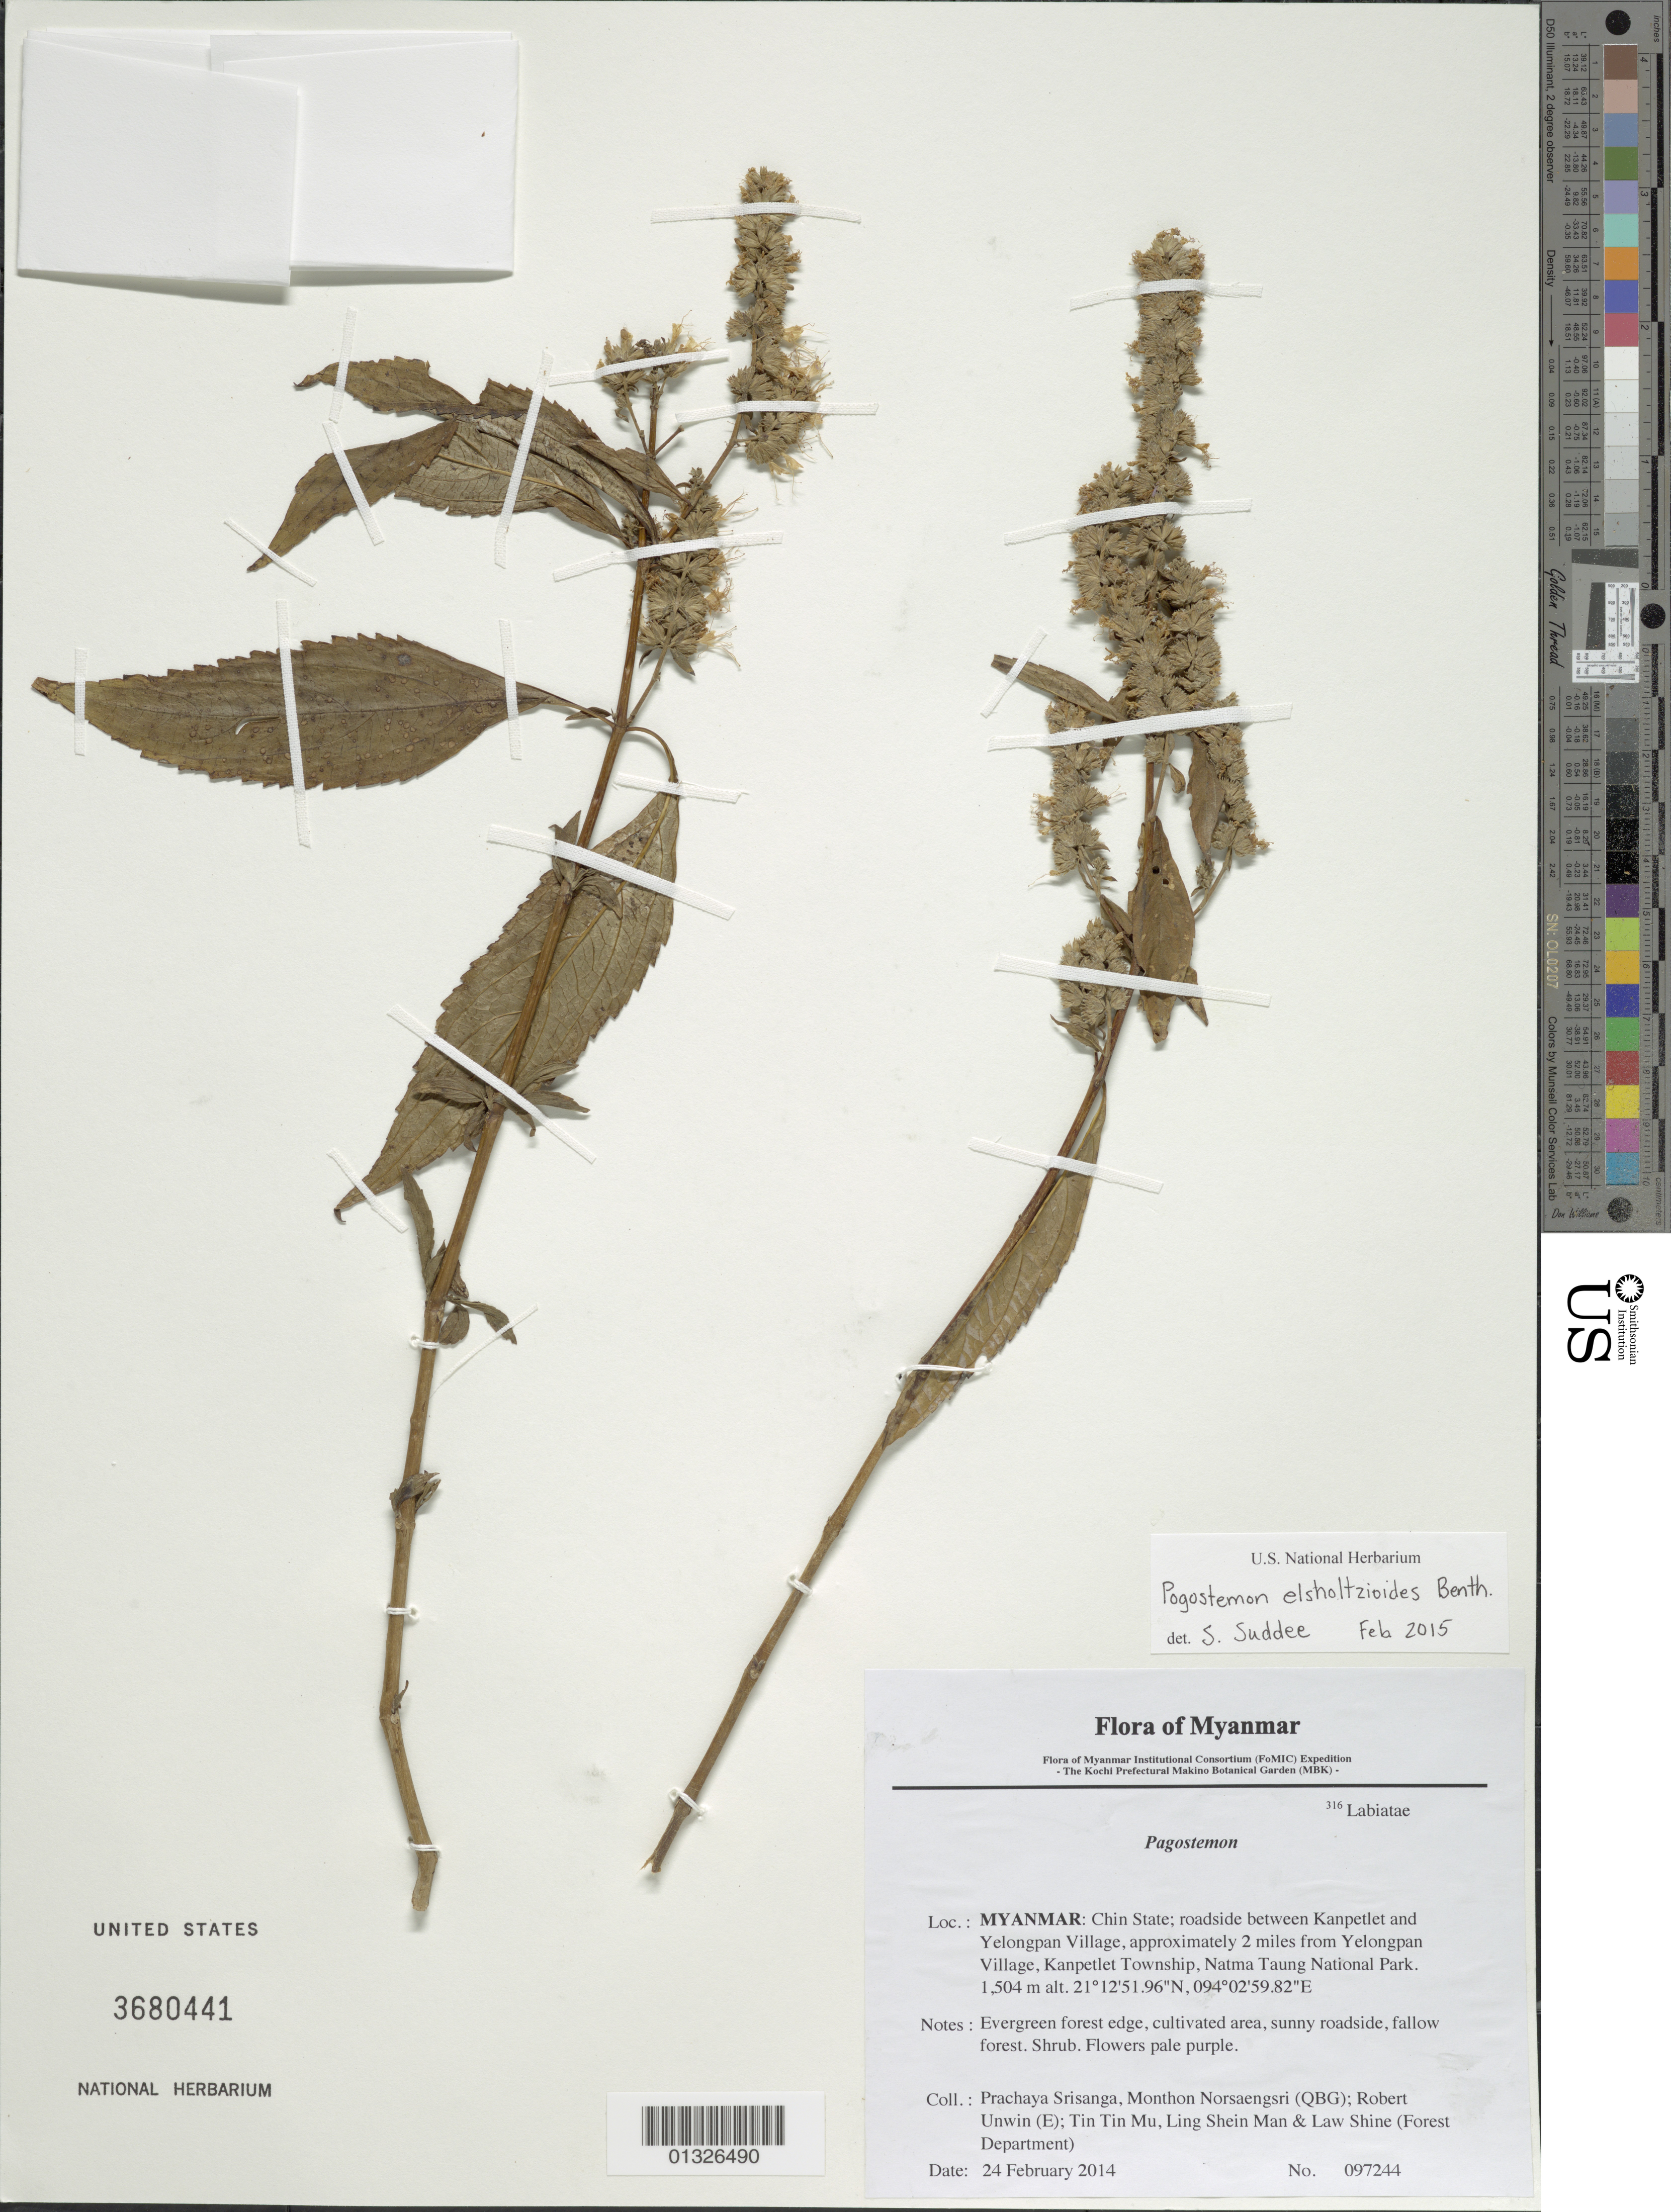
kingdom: Plantae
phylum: Tracheophyta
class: Magnoliopsida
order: Lamiales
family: Lamiaceae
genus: Pogostemon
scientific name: Pogostemon elsholtzioides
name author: Benth.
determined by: Suddee, S.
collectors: P. Srisanga, M. Norsaengsri, R. Unwin, Tin Tin Mu, Ling Shein Man & L. Shine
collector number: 97244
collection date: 2014-02-24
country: Myanmar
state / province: Chin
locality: Roadside between Kanpetlet and Yelongpan Village, approximately 2 miles from Yelongpan Village, Kanpetlet Township, Natma Taung National Park.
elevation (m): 1504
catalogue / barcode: US 3680441